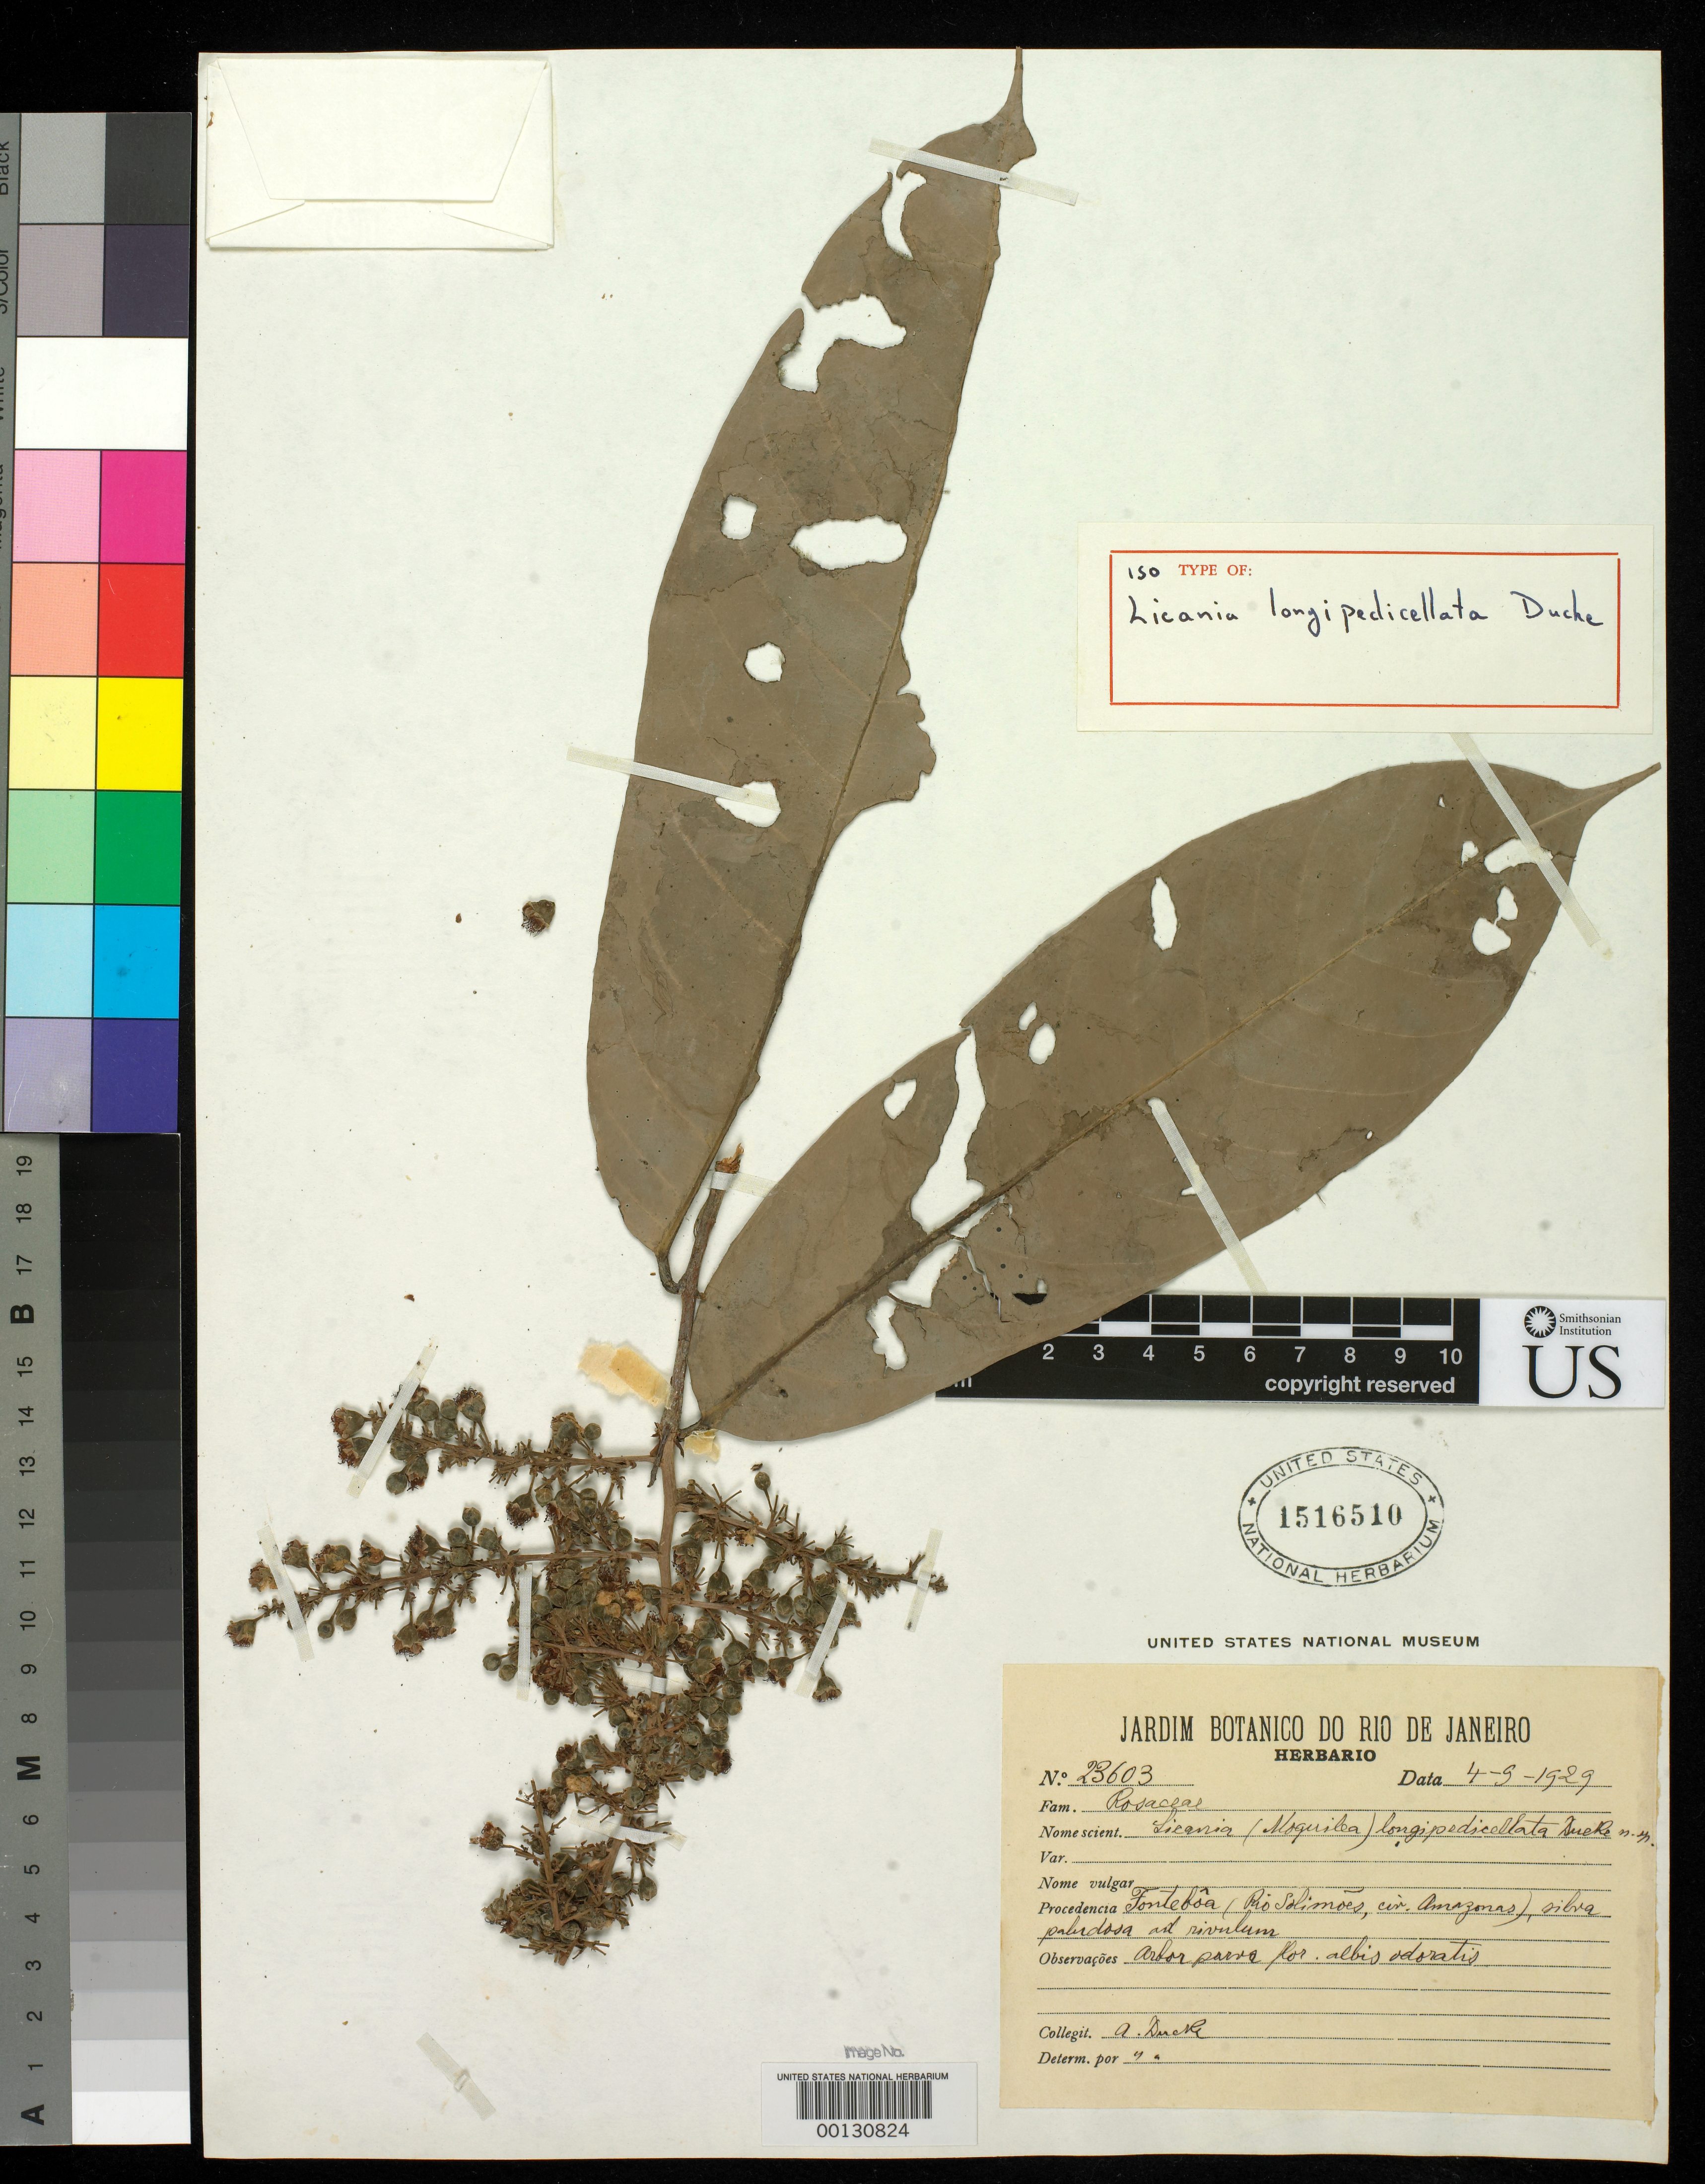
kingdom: Plantae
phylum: Tracheophyta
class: Magnoliopsida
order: Malpighiales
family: Chrysobalanaceae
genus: Licania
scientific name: Licania longipedicellata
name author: Ducke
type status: Isotype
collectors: A. Ducke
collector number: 23603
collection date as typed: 04 Sep 1929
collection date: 1929-09-04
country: Brazil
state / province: Amazonas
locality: Fonteboa, Rio Solimoes.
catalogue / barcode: US 1516510